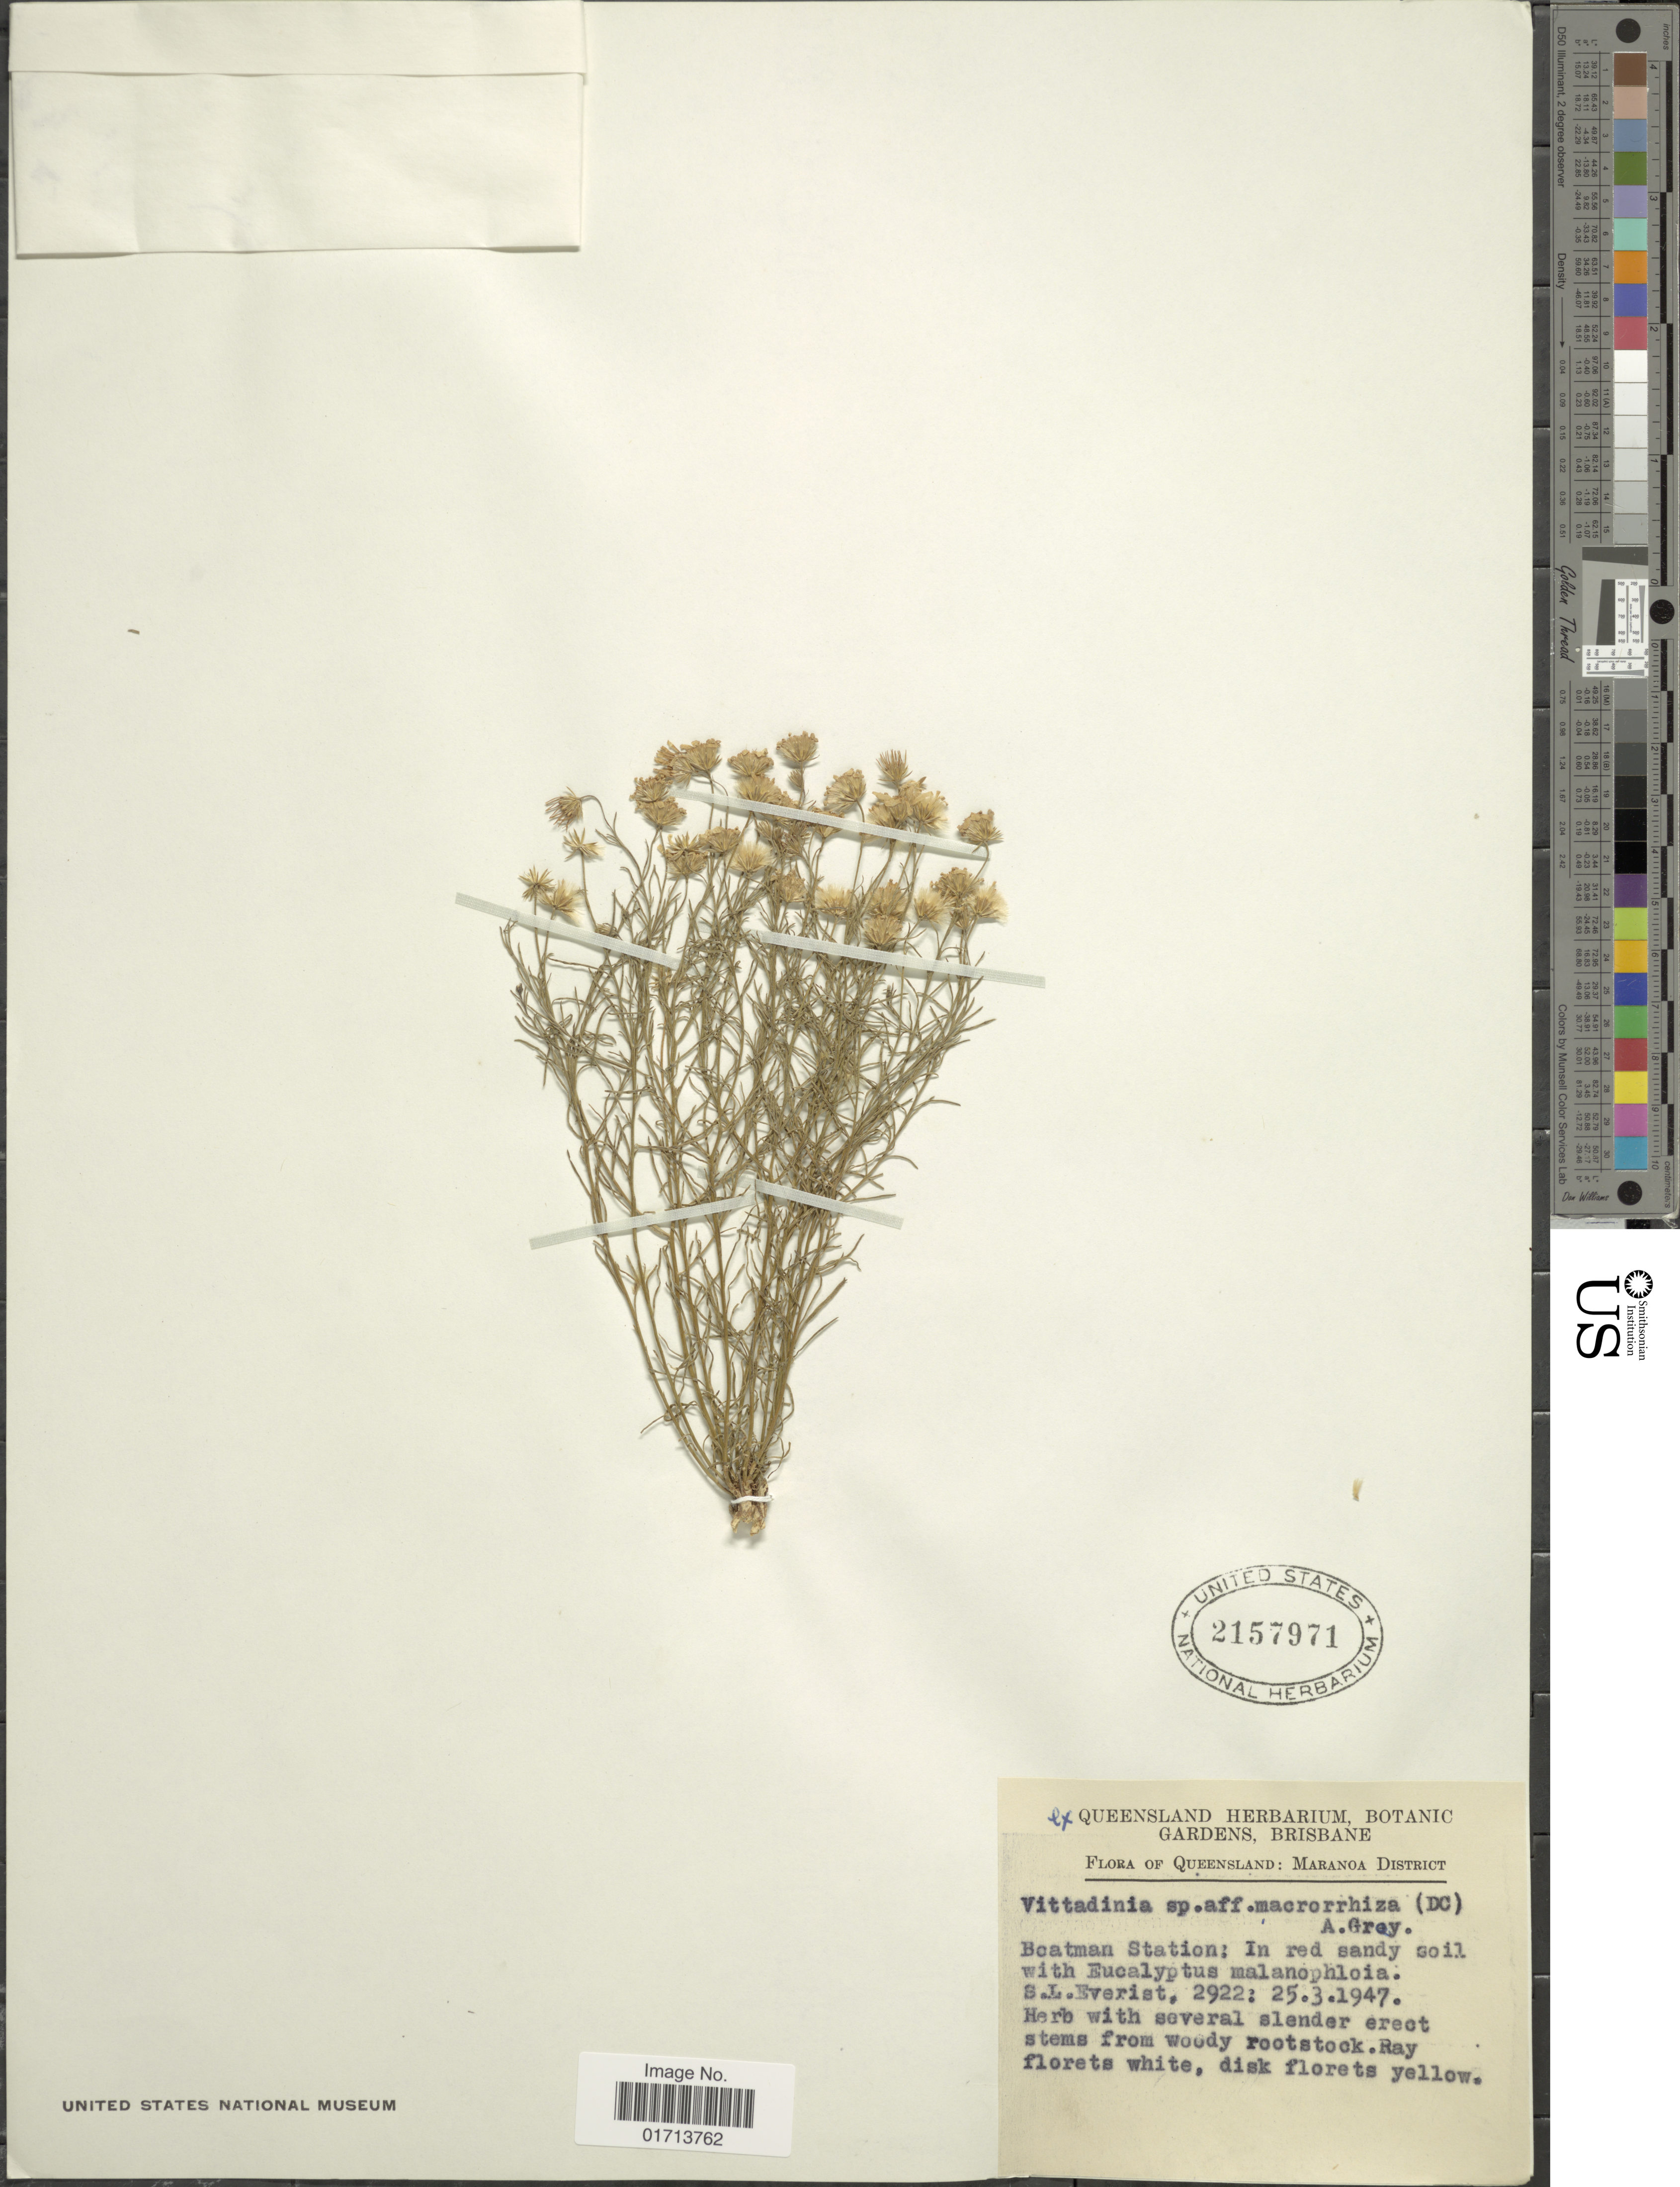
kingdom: Plantae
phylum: Tracheophyta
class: Magnoliopsida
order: Asterales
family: Asteraceae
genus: Vittadinia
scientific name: Vittadinia macrorhiza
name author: (DC.) A. Gray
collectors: S. Everist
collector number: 2922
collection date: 1947-03-25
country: Australia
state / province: Queensland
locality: Maranoa District, Boatman Station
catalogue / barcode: US 2157971